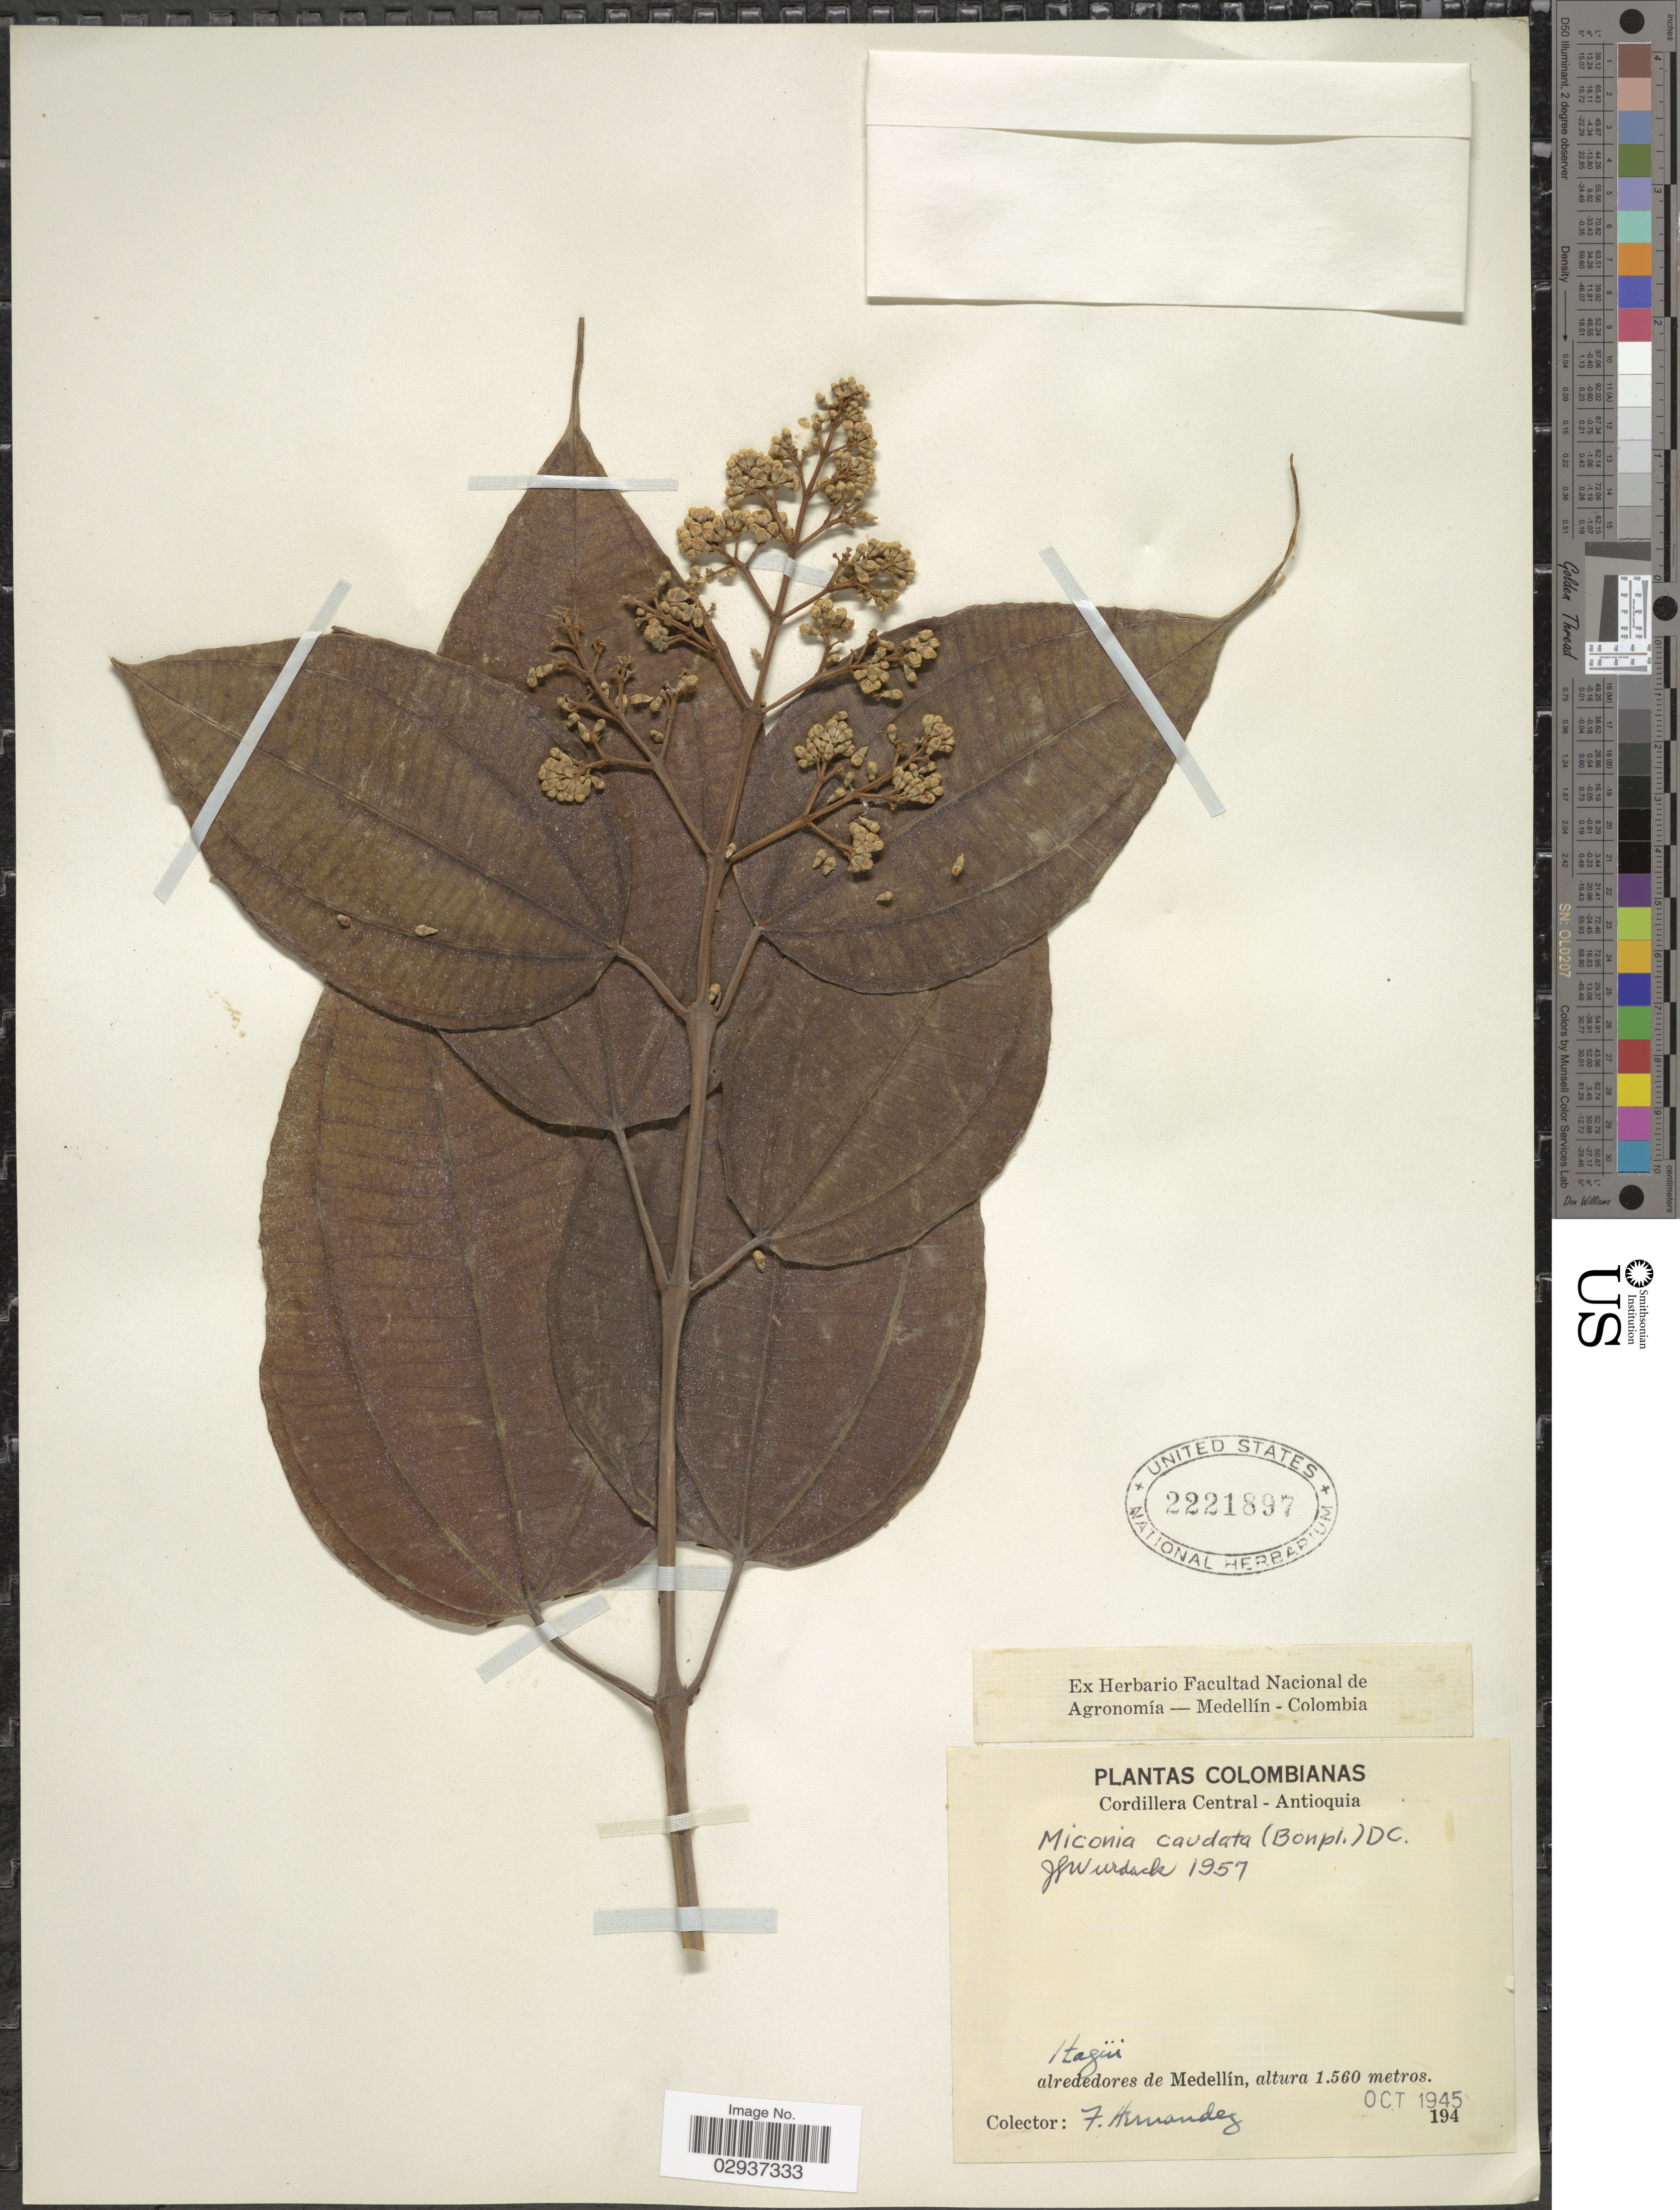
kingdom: Plantae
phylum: Tracheophyta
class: Magnoliopsida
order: Myrtales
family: Melastomataceae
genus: Miconia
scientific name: Miconia caudata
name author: (Bonpl.) DC.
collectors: F. Hernandez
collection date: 1945-10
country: Colombia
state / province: Antioquia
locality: Cordillera Central - Antioquia. Itagüí, alrededores de Medellín.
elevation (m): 1560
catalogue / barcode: US 2221897